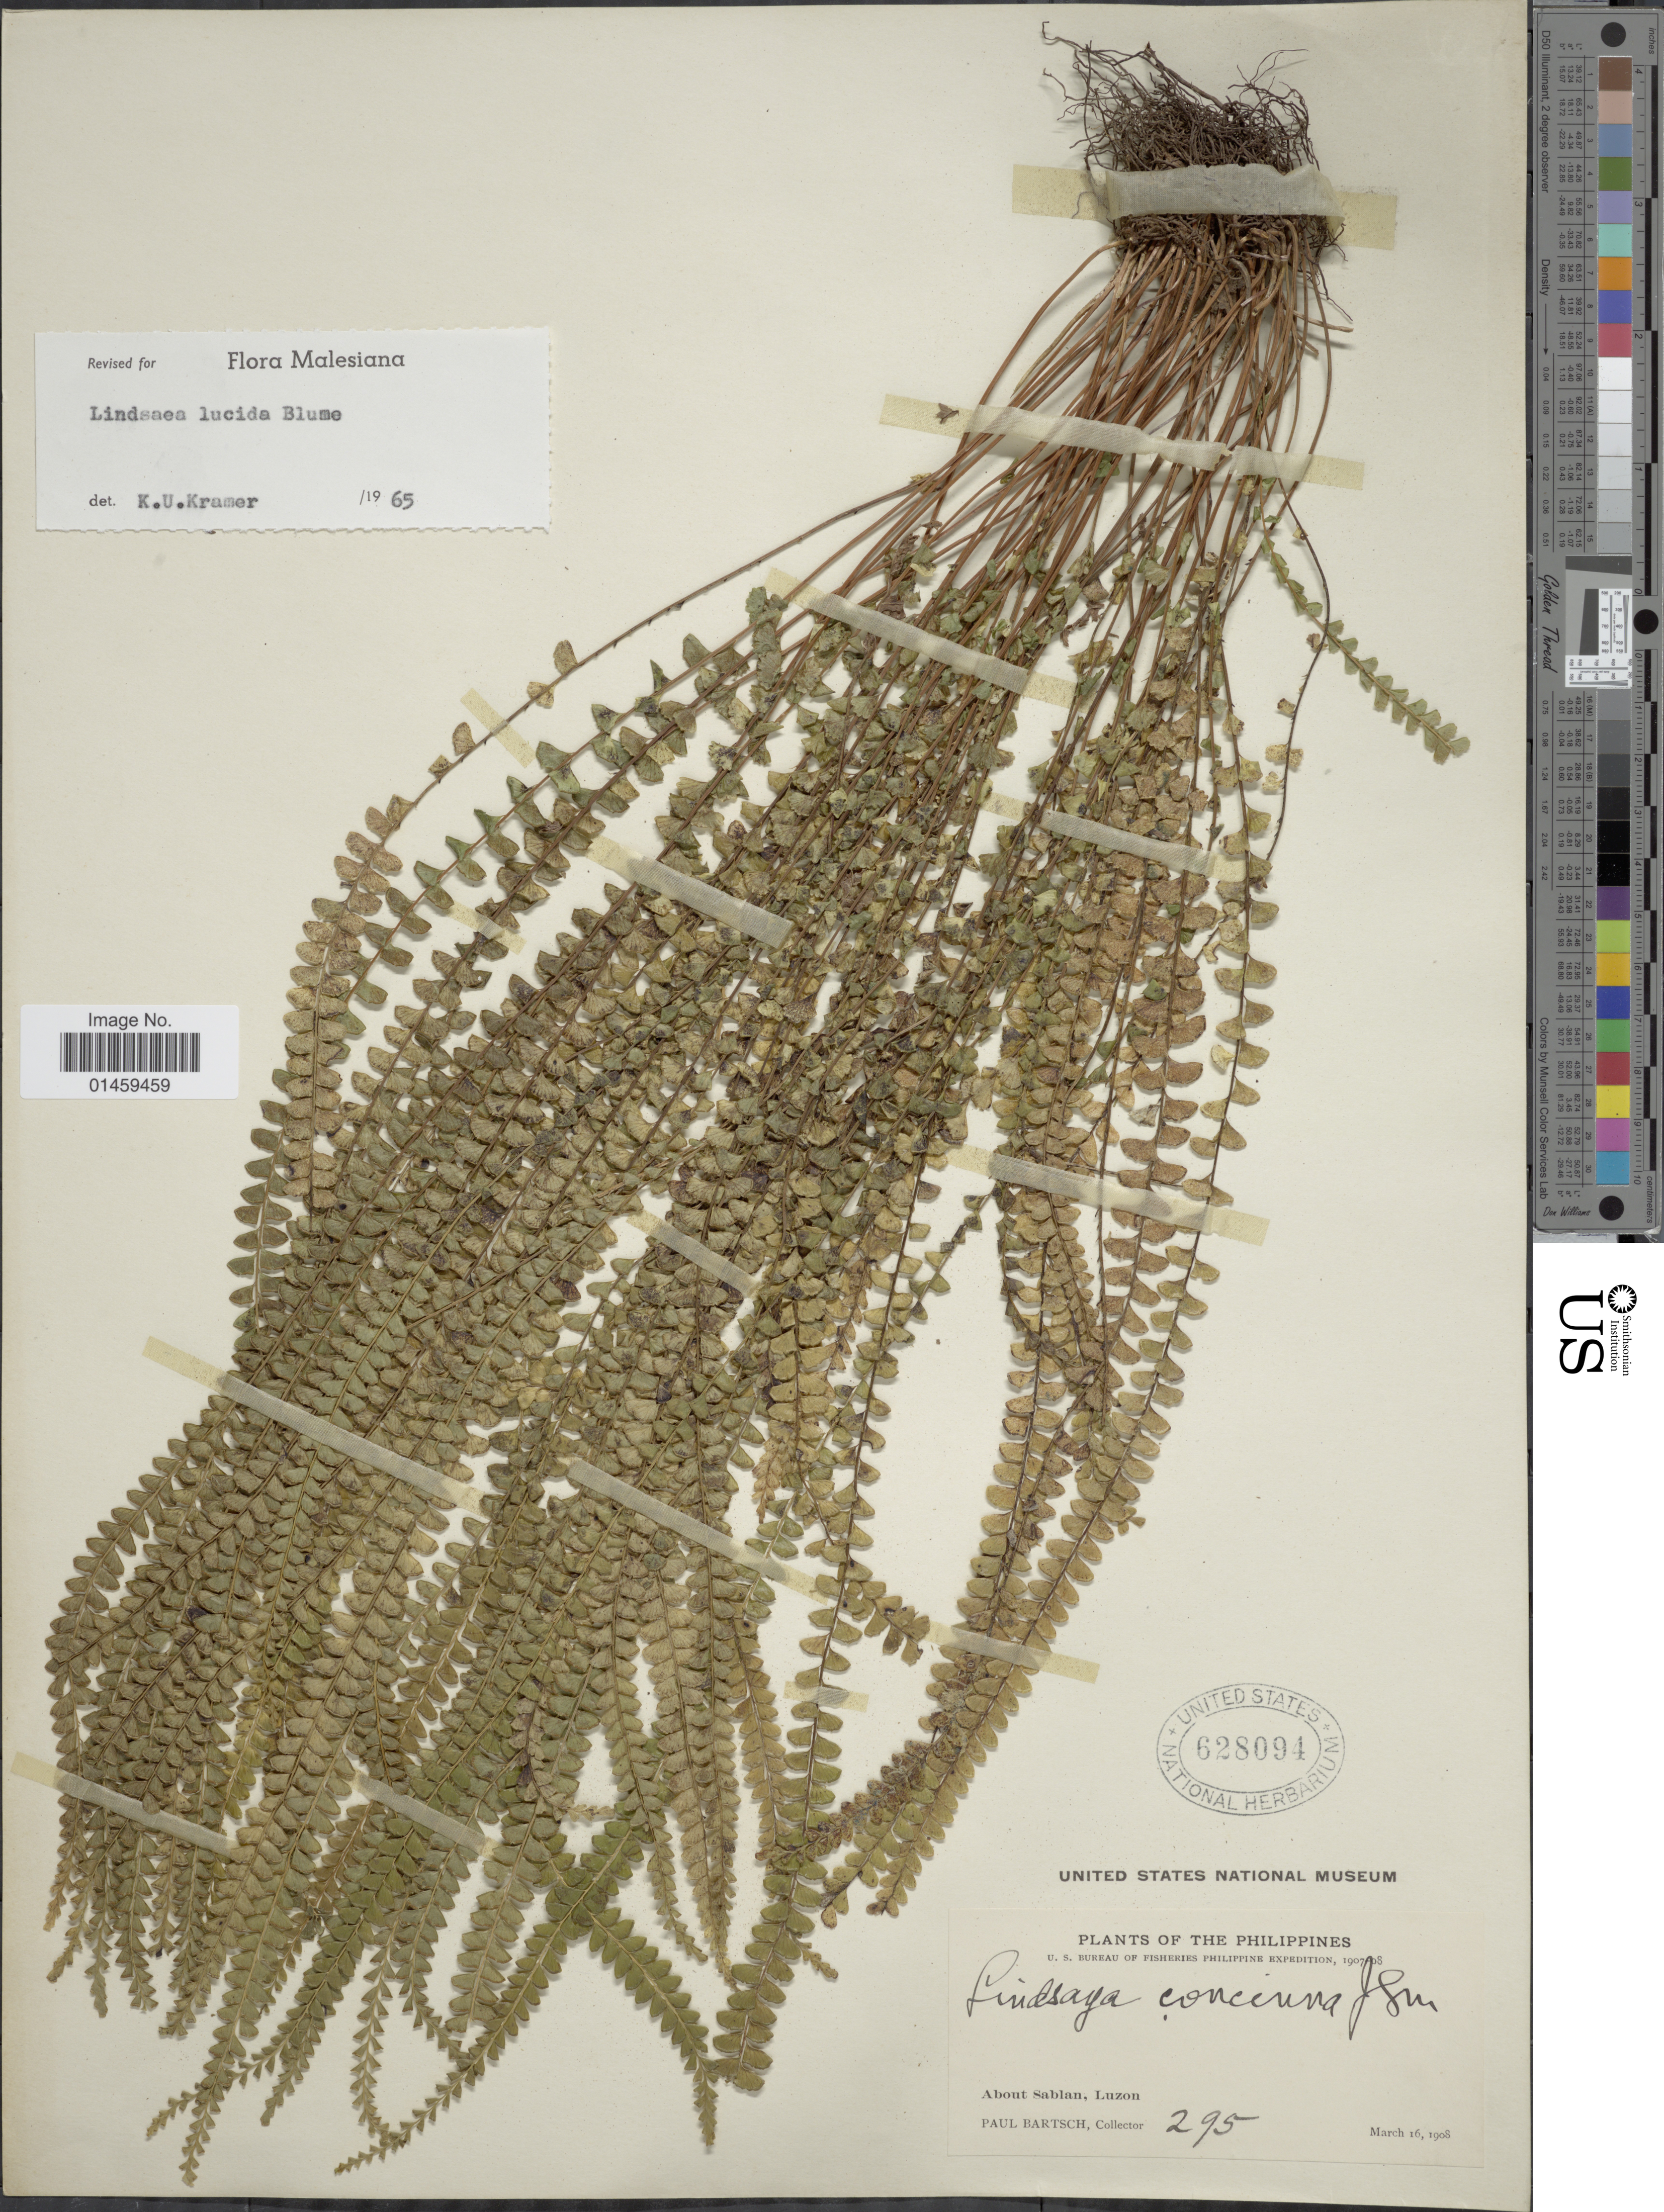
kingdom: Plantae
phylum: Tracheophyta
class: Polypodiopsida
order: Polypodiales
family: Lindsaeaceae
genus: Lindsaea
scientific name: Lindsaea lucida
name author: Blume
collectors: P. Bartsch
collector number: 295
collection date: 1908-03-16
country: Philippines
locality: About Sablan, Luzon.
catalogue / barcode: US 628094